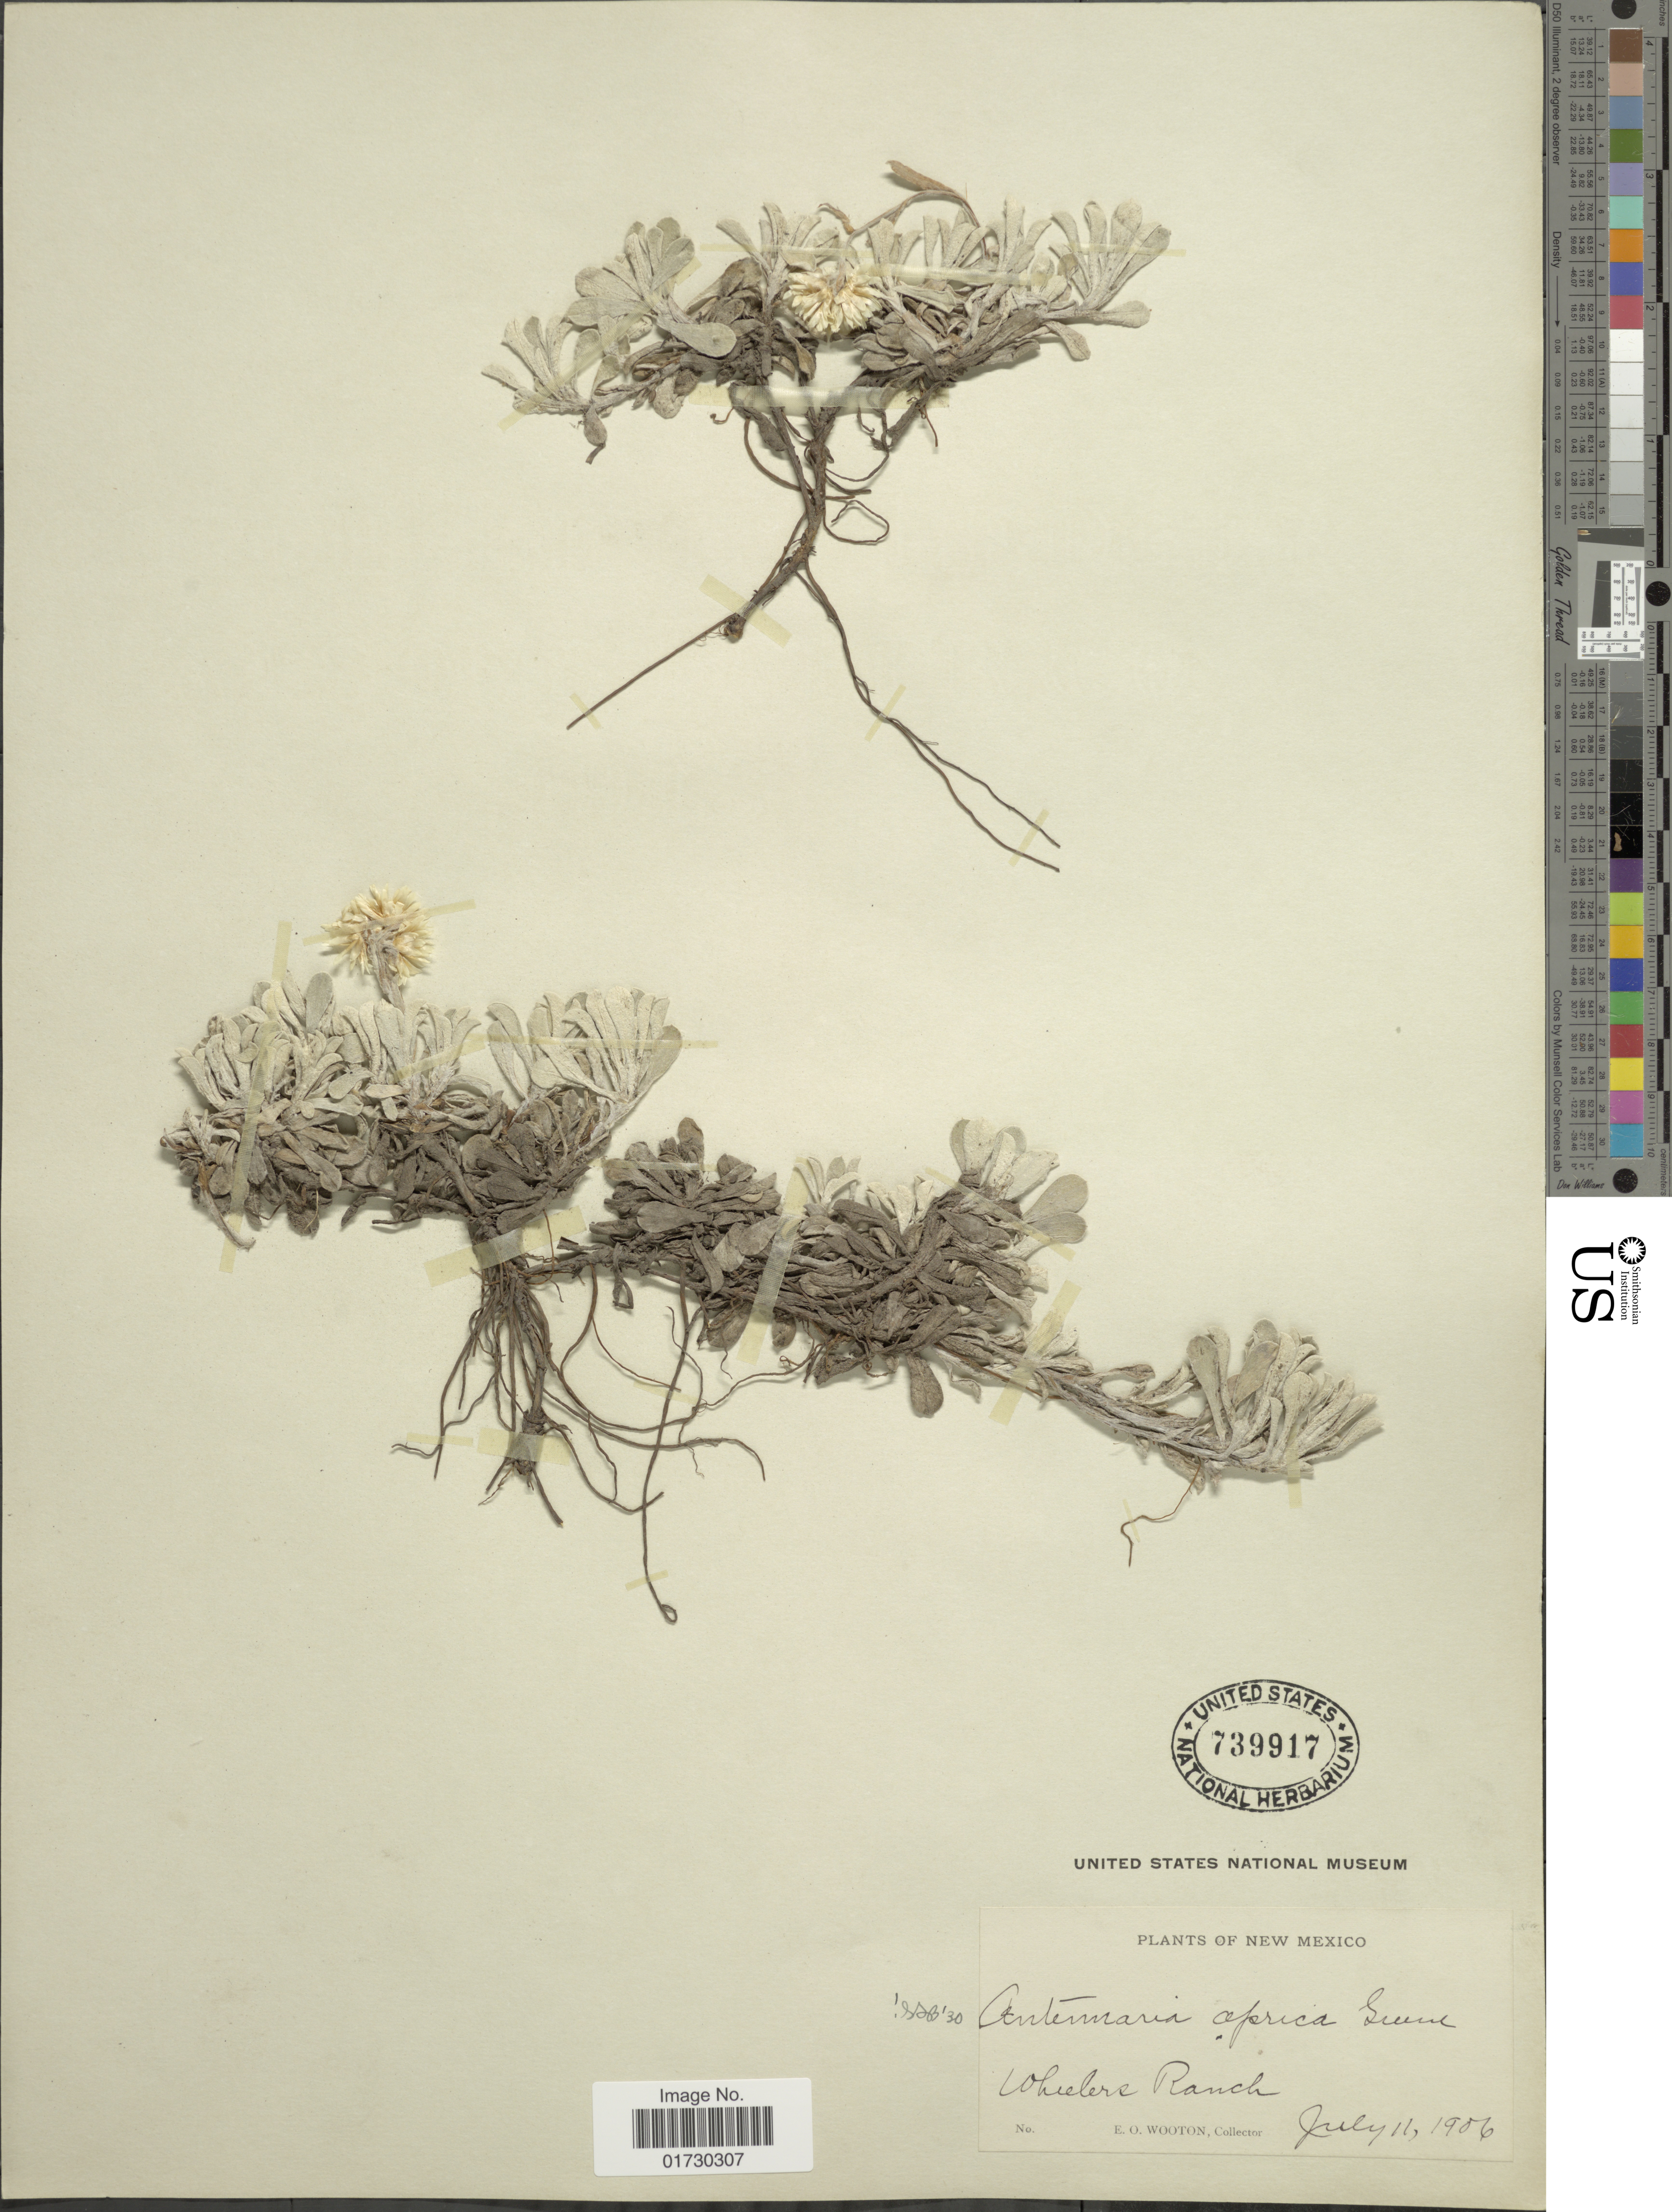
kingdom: Plantae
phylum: Tracheophyta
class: Magnoliopsida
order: Asterales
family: Asteraceae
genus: Antennaria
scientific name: Antennaria aprica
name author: Greene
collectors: E. O. Wooton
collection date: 1906-07-11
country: United States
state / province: New Mexico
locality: Wheelers Ranch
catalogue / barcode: US 739917